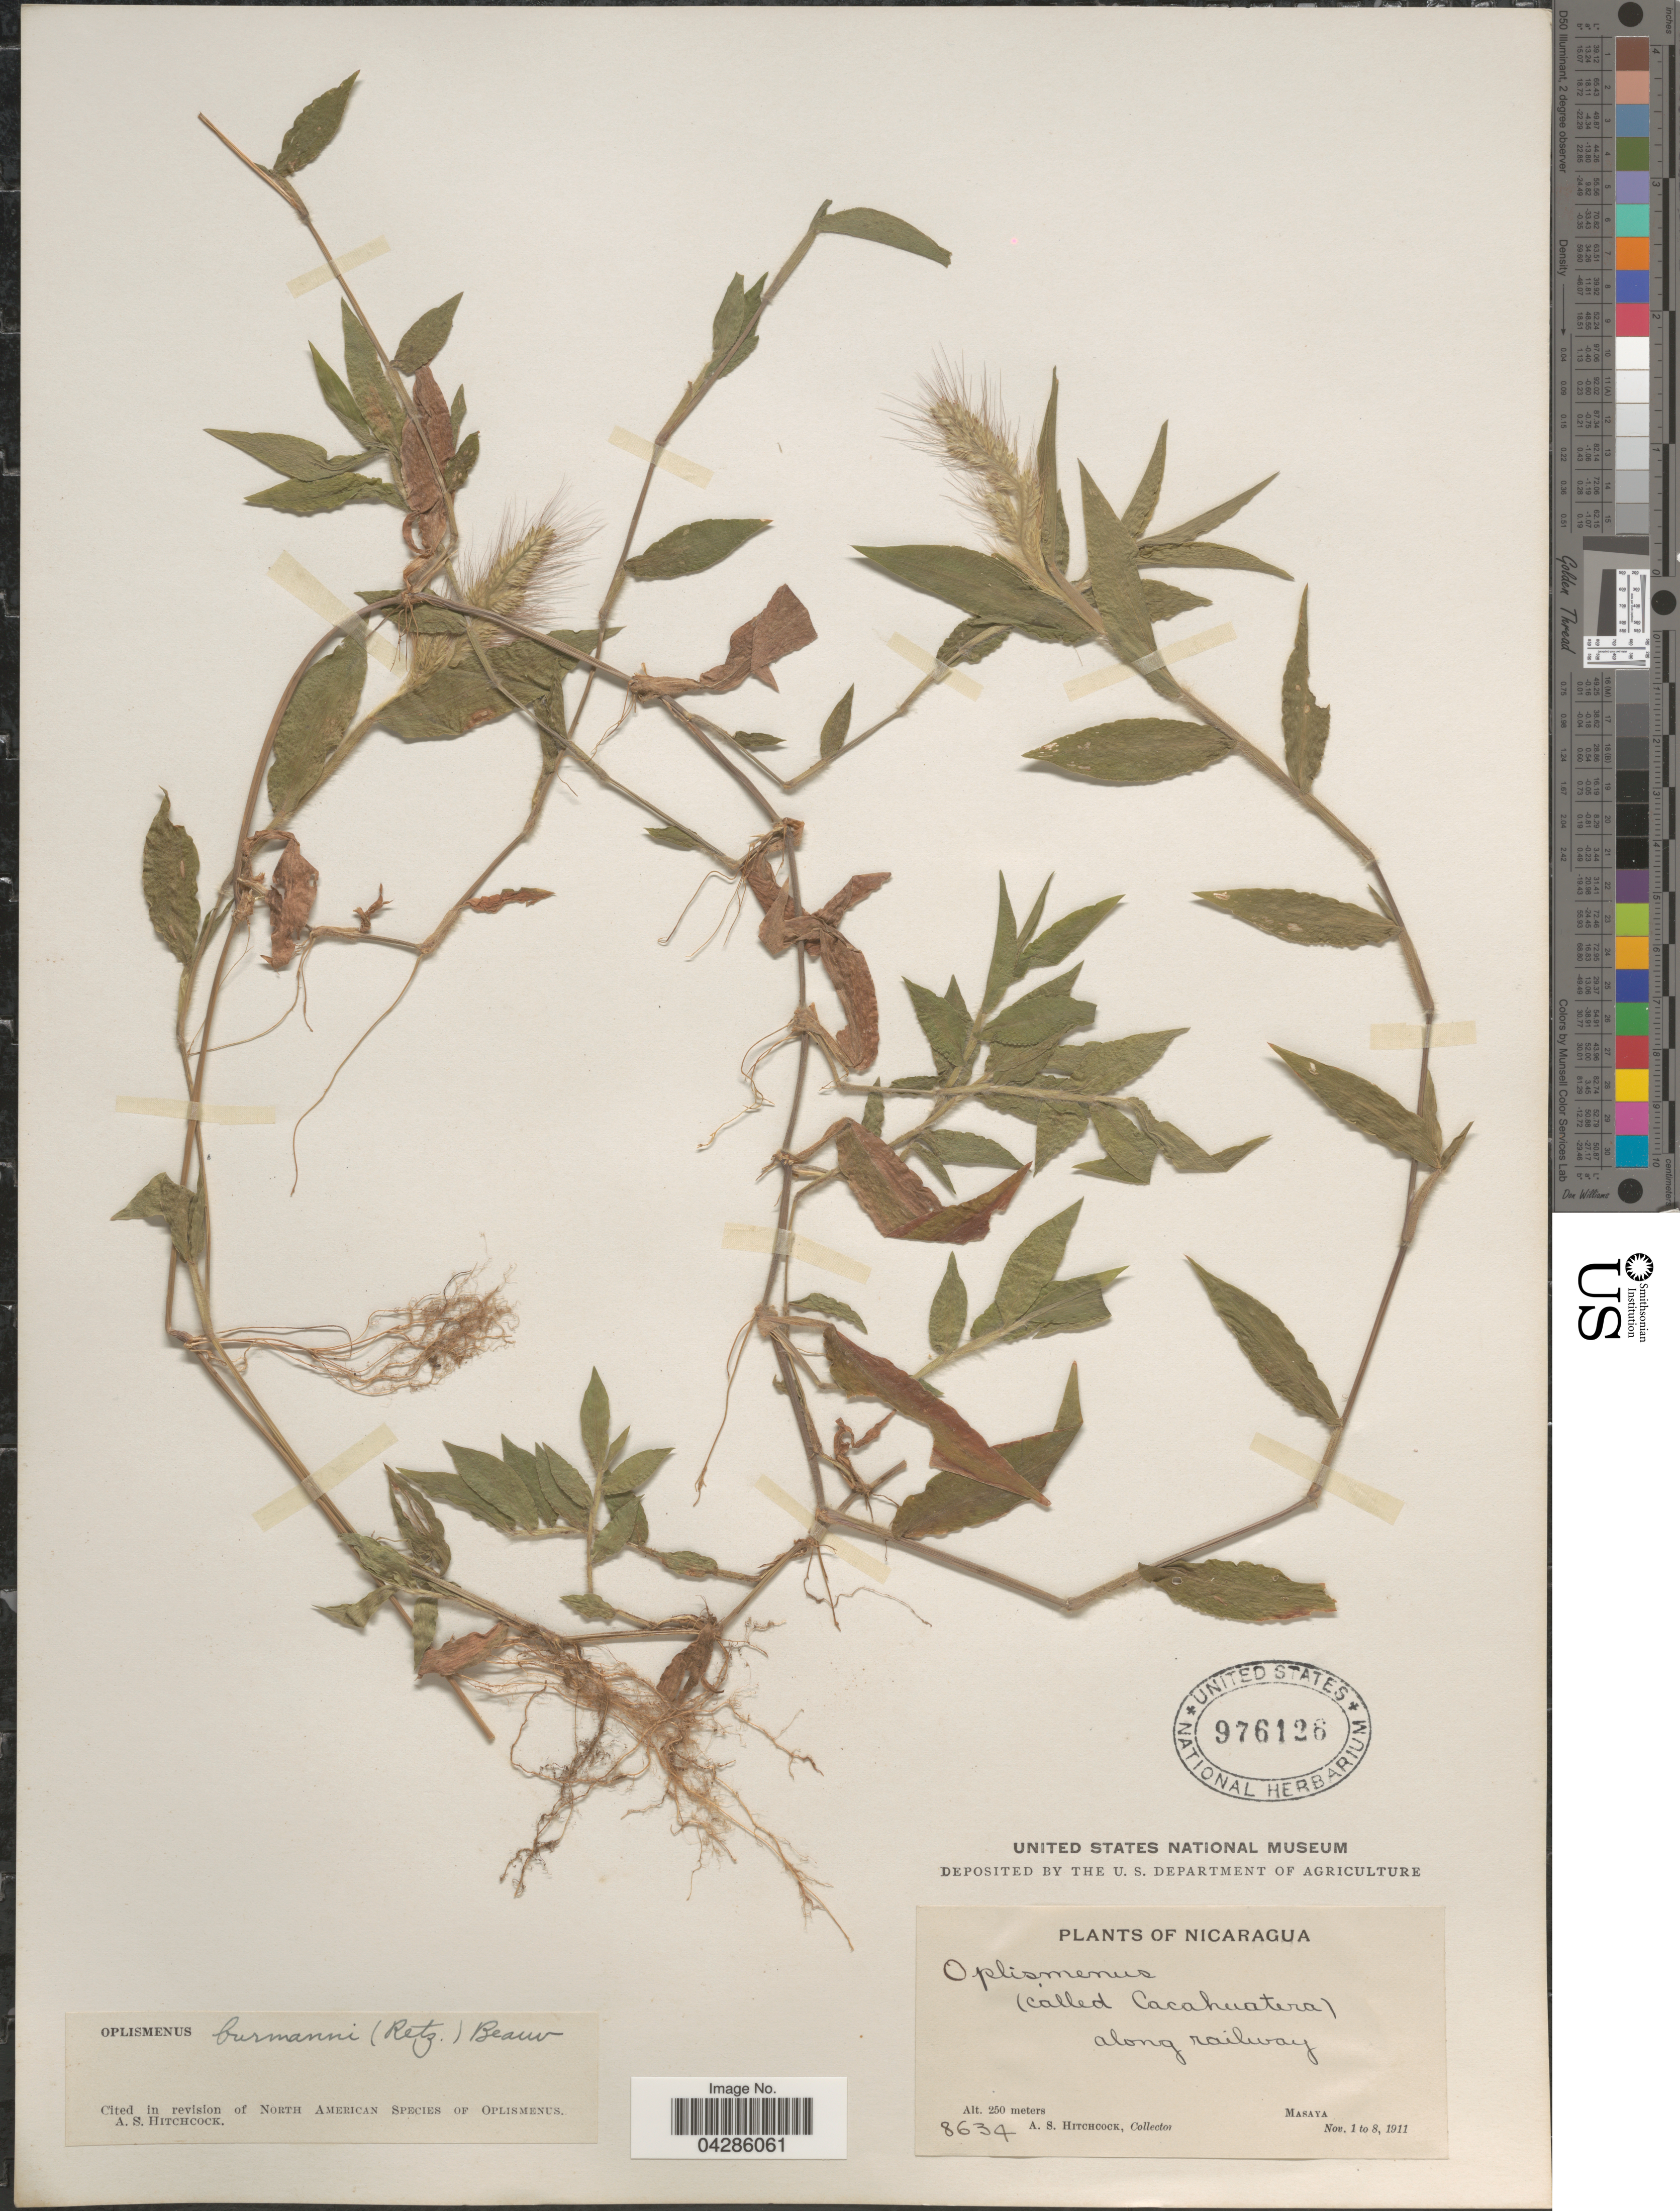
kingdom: Plantae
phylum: Tracheophyta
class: Liliopsida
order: Poales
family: Poaceae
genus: Oplismenus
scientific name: Oplismenus burmannii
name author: (Retz.) P. Beauv.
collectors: A. S. Hitchcock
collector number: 8634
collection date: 1911-11-01/1911-11-08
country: Nicaragua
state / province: Masaya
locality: Along railway.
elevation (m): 250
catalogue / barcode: US 976126